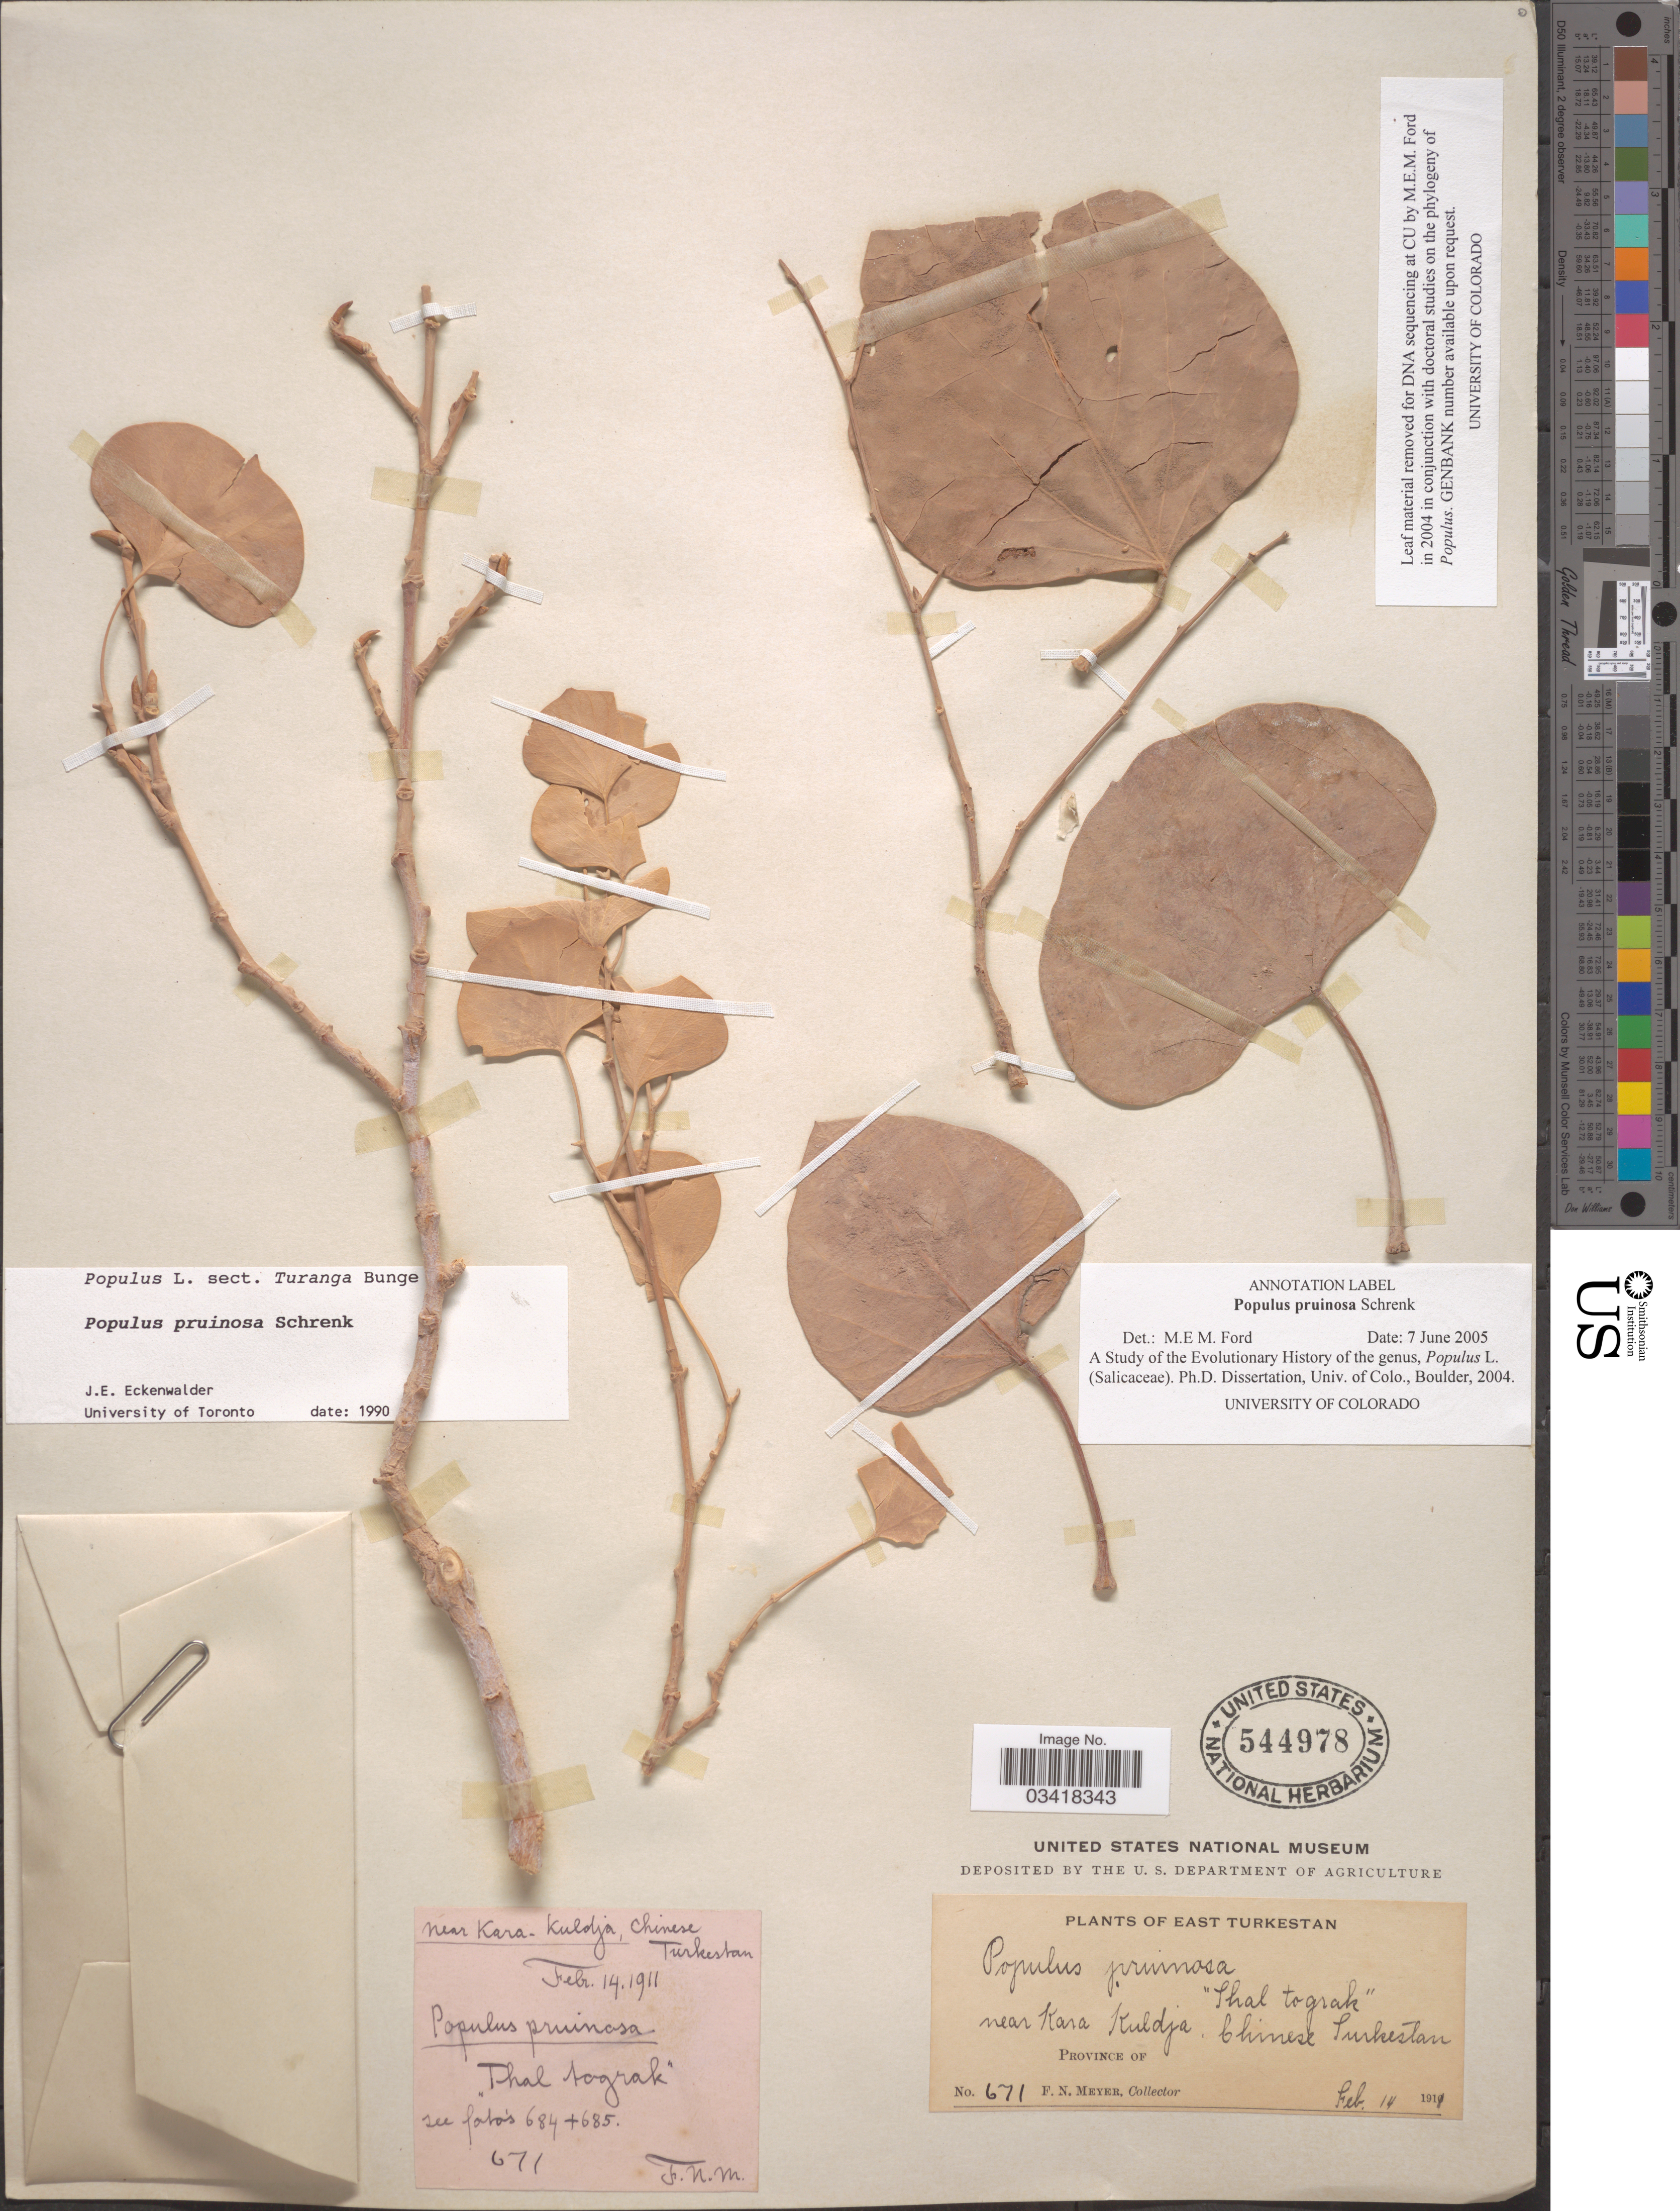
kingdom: Plantae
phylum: Tracheophyta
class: Magnoliopsida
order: Malpighiales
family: Salicaceae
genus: Populus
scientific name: Populus pruinosa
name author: Schrenk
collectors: F. N. Meyer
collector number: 671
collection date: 1911-02-14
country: Kyrgyzstan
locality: East Turkestan. Near Kara-Kuldja, Chinese Turkestan.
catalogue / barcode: US 544978